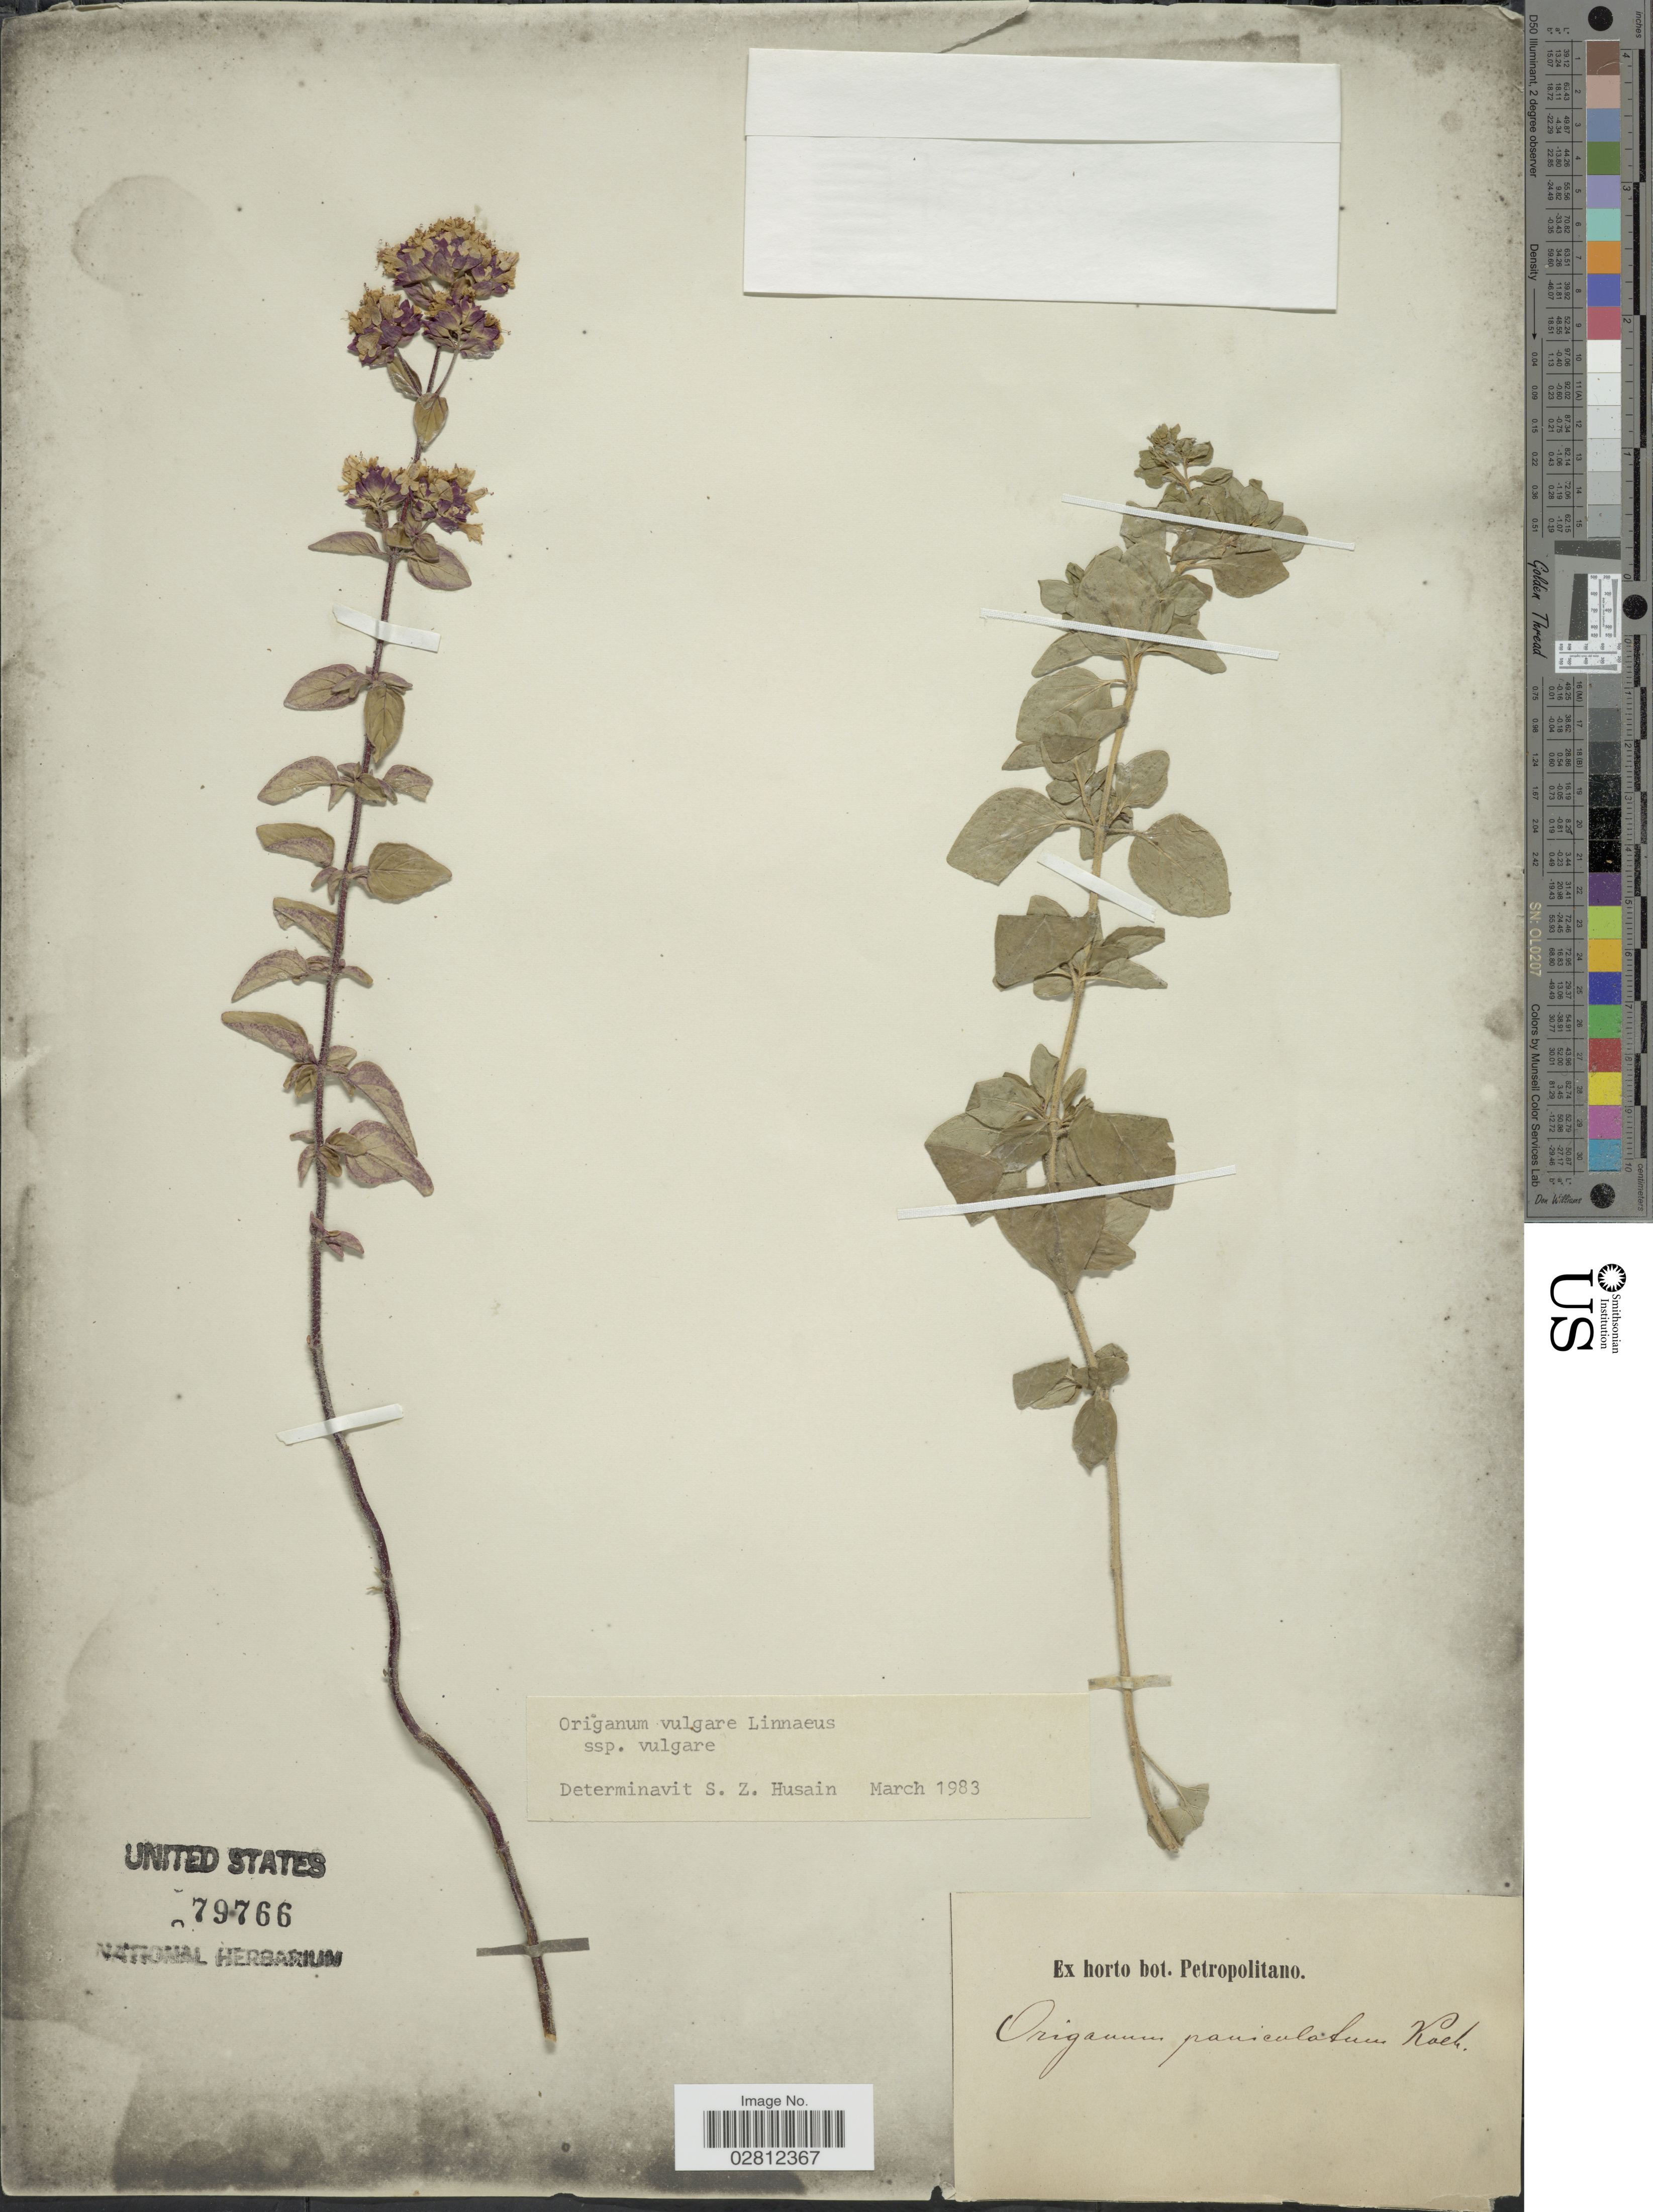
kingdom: Plantae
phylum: Tracheophyta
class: Magnoliopsida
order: Lamiales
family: Lamiaceae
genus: Origanum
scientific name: Origanum vulgare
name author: L.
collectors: ex Horto Bot. Petropolitano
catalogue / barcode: US 79766